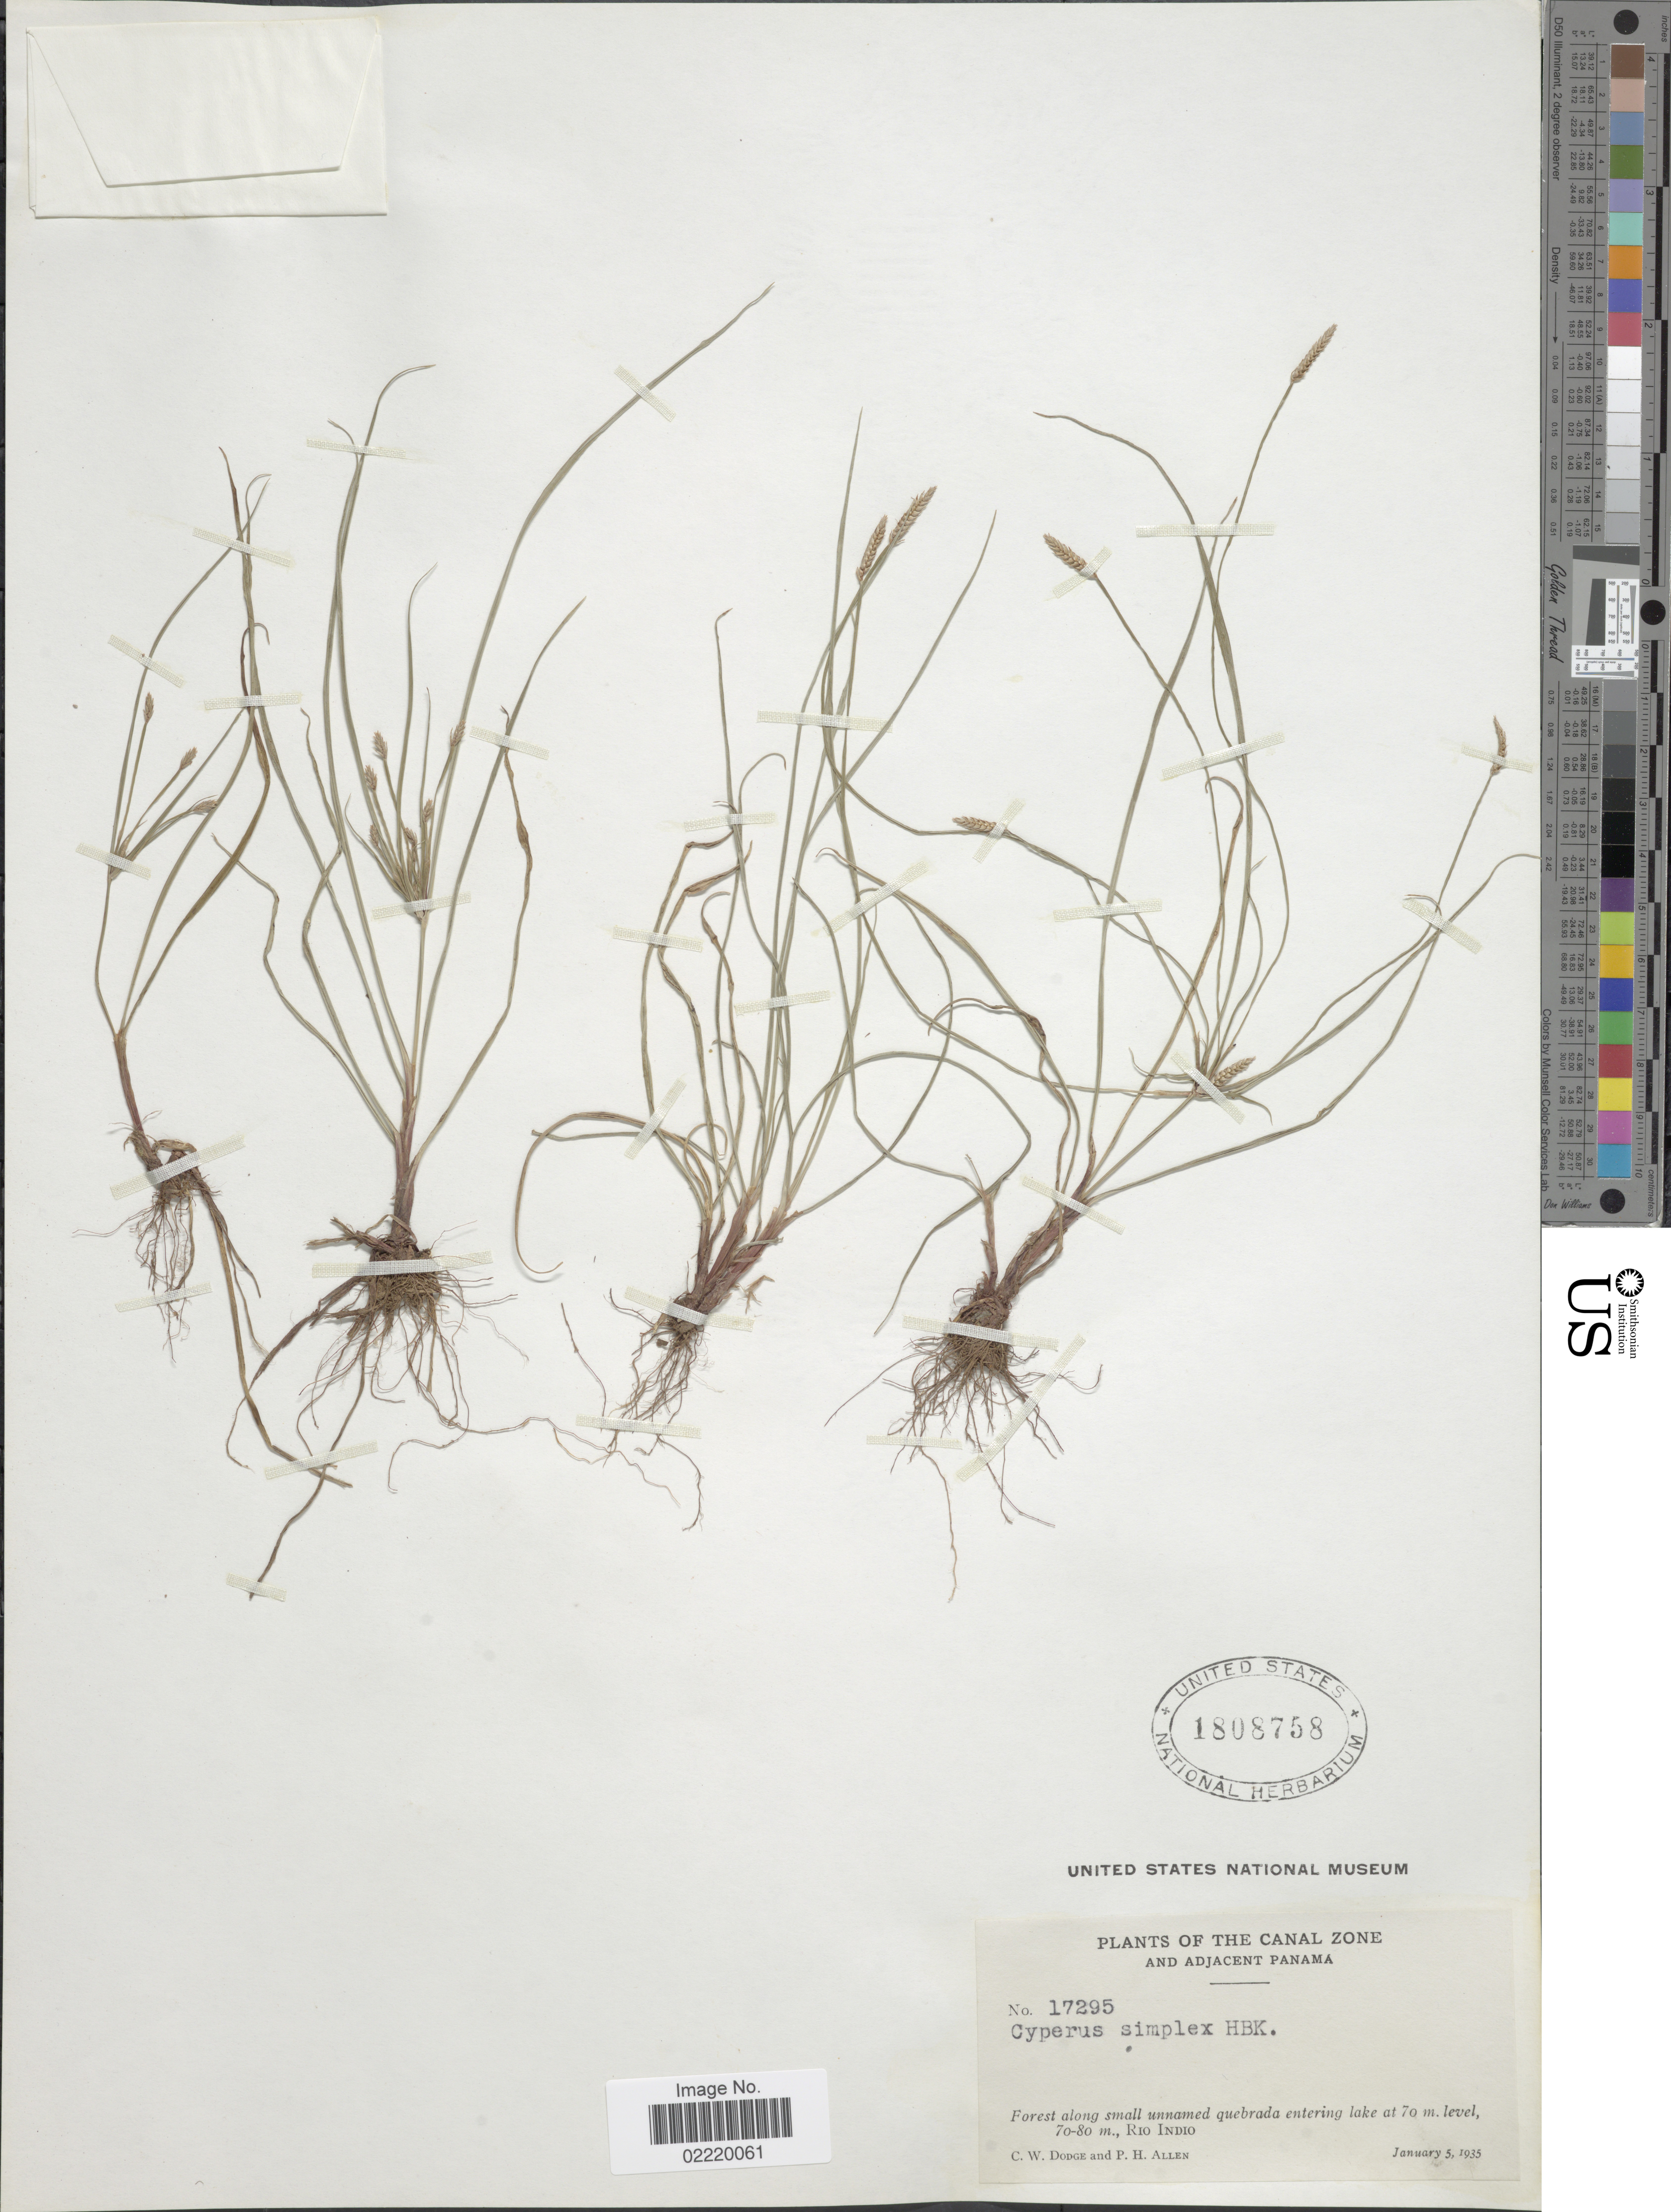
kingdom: Plantae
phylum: Tracheophyta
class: Liliopsida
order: Poales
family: Cyperaceae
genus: Cyperus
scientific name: Cyperus simplex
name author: Kunth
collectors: C. Dodge & P. H. Allen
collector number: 17295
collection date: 1935-01-05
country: Panama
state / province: Colón / Panamá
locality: The Canal Zone and adjacent Panama, forest along small unnamed quebrada entering lake, Rio Indio.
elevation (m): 70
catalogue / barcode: US 1808758